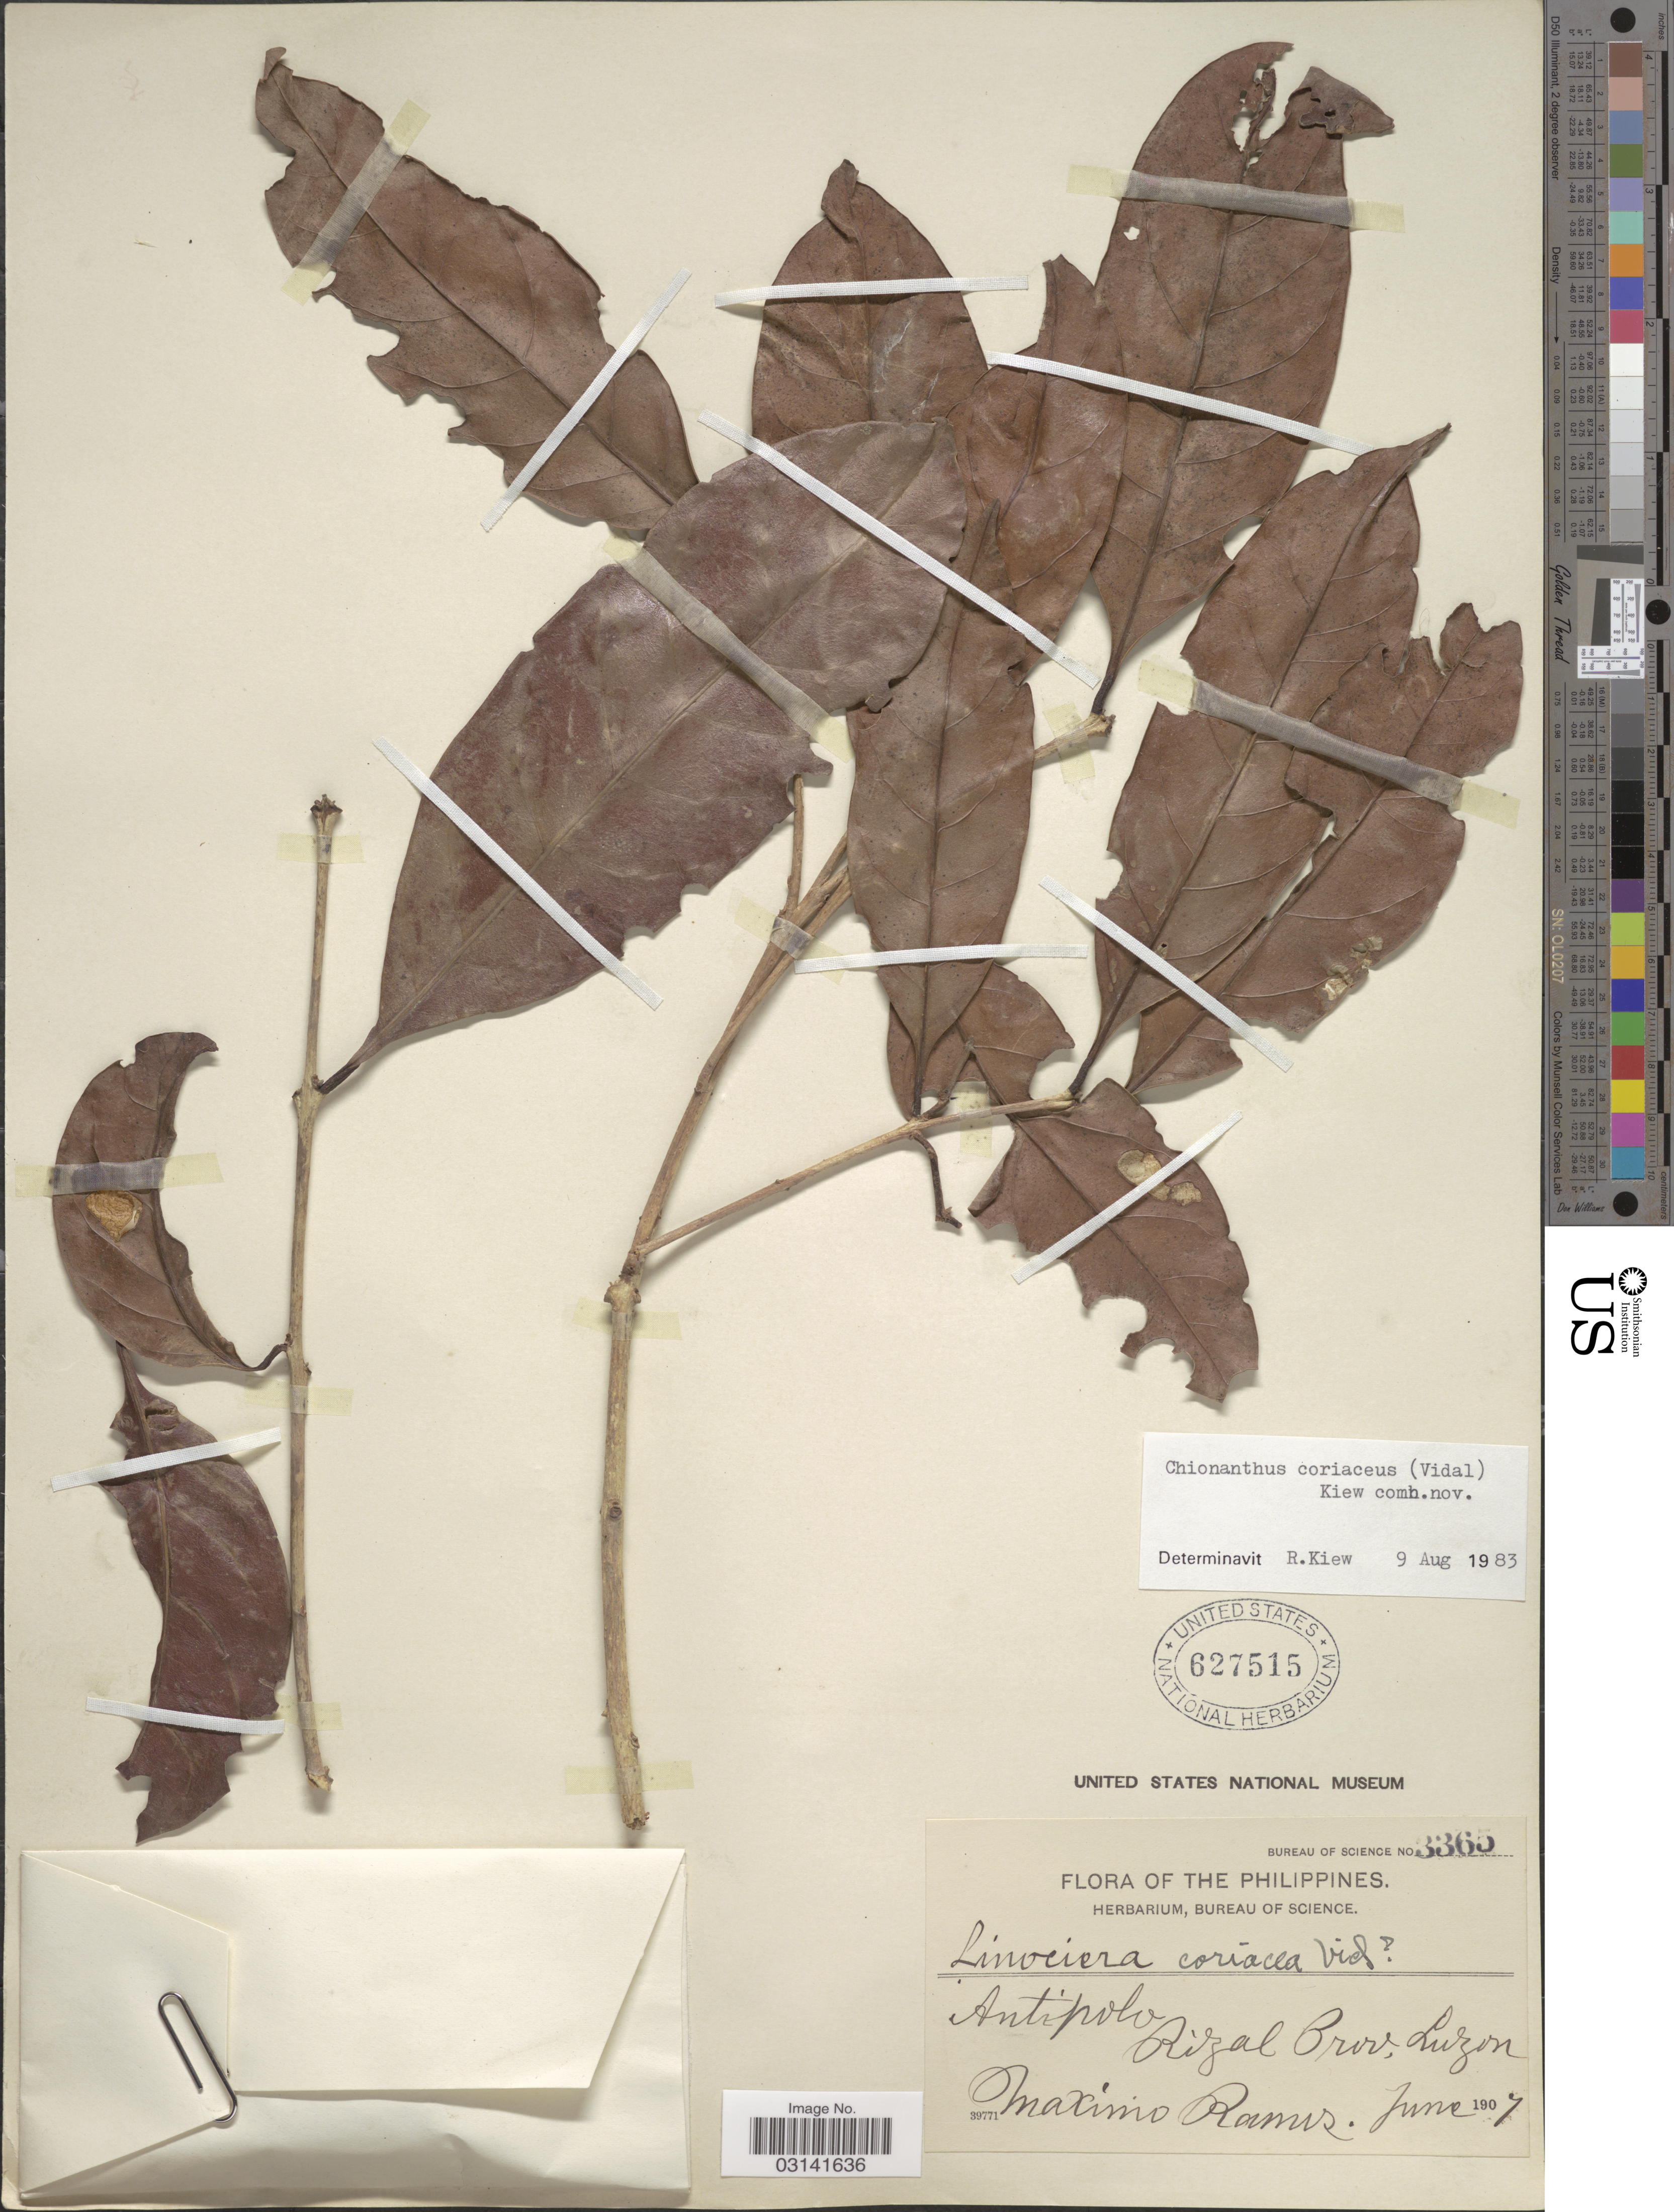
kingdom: Plantae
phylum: Tracheophyta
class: Magnoliopsida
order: Lamiales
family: Oleaceae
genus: Chionanthus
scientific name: Chionanthus coriaceus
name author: (S. Vidal) Y.P. Yang & S.Y. Lu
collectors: M. Ramos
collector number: Bureau of Science 3365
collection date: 1907-06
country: Philippines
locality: Antipolo. Rizal Prov, Luzon.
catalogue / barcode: US 627515